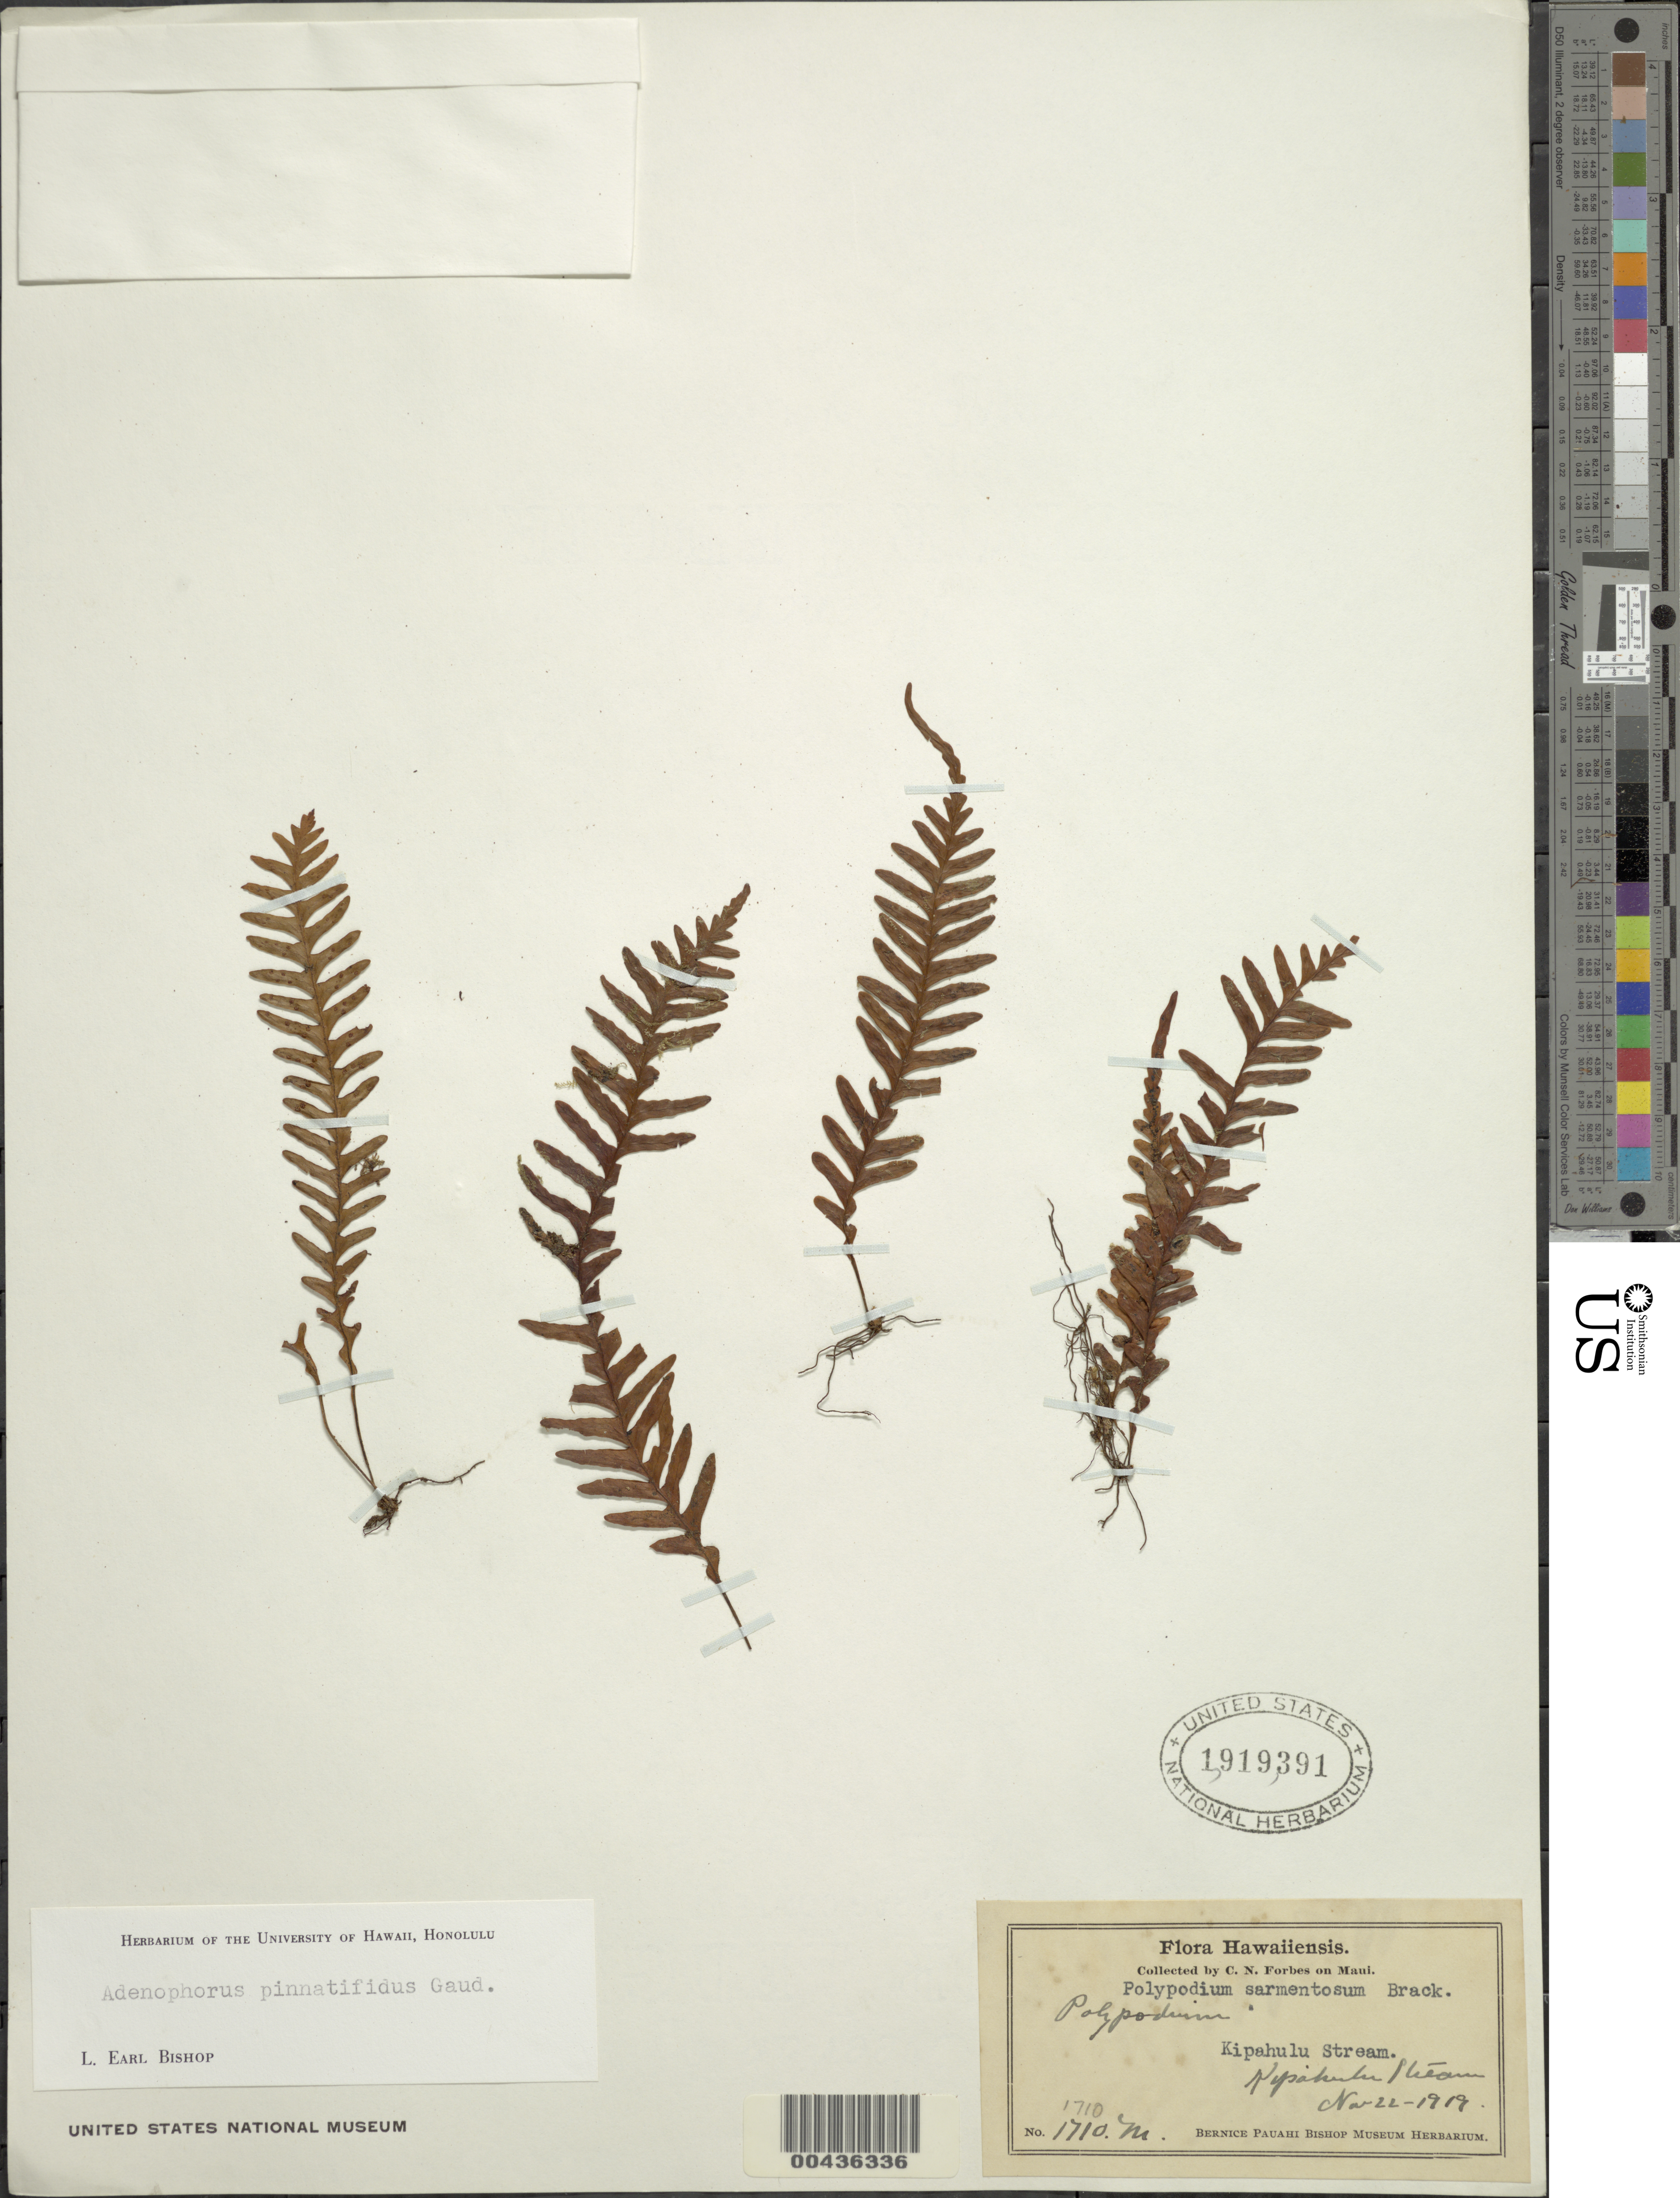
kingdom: Plantae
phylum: Tracheophyta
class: Polypodiopsida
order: Polypodiales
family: Polypodiaceae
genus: Adenophorus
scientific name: Adenophorus pinnatifidus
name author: Gaudich.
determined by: Bishop, L. E.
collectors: C. N. Forbes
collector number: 1710.M.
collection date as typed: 22 Nov 1919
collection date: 1919-11-22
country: United States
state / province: Hawaii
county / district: Maui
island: Maui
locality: Kipahulu Stream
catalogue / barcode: US 1919391